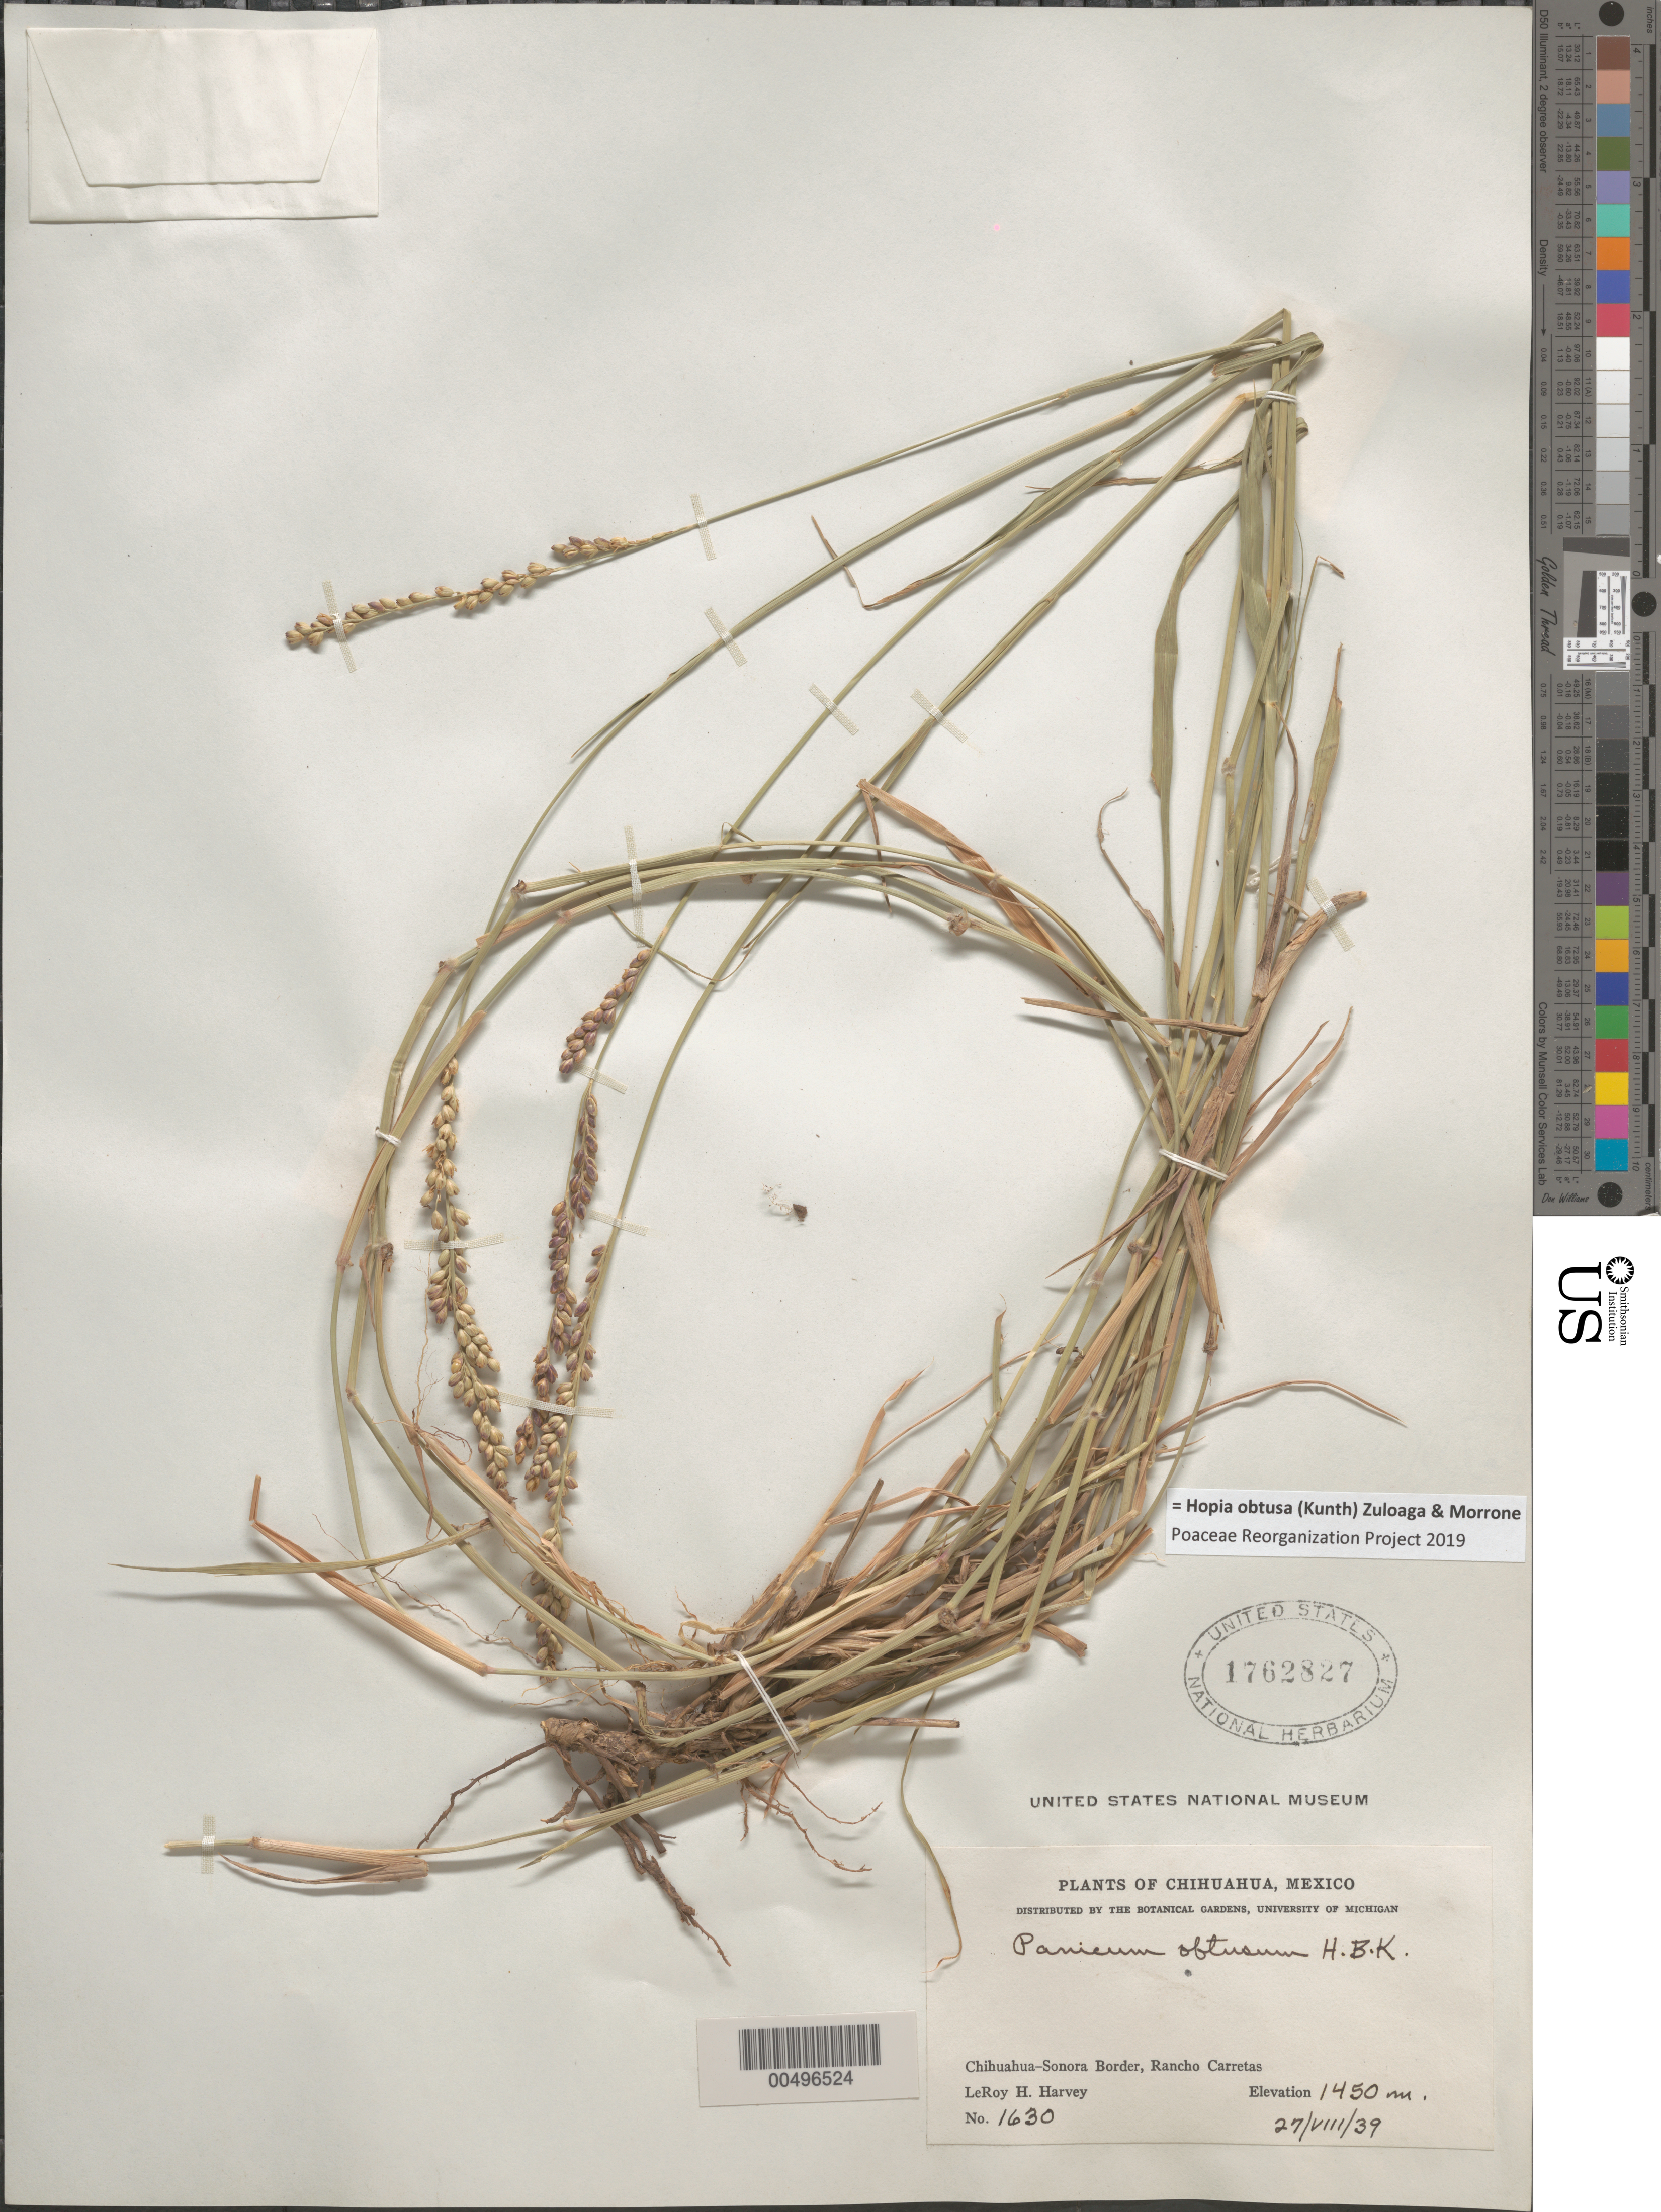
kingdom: Plantae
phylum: Tracheophyta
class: Liliopsida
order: Poales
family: Poaceae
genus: Panicum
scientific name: Panicum obtusum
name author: Kunth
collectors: L. H. Harvey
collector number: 1630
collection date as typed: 27 Aug 1939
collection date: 1939-08-27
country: Mexico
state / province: Chihuahua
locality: Chihuahua - Sonora Border, Rancho Carretas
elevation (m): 1450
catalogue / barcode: US 1762827